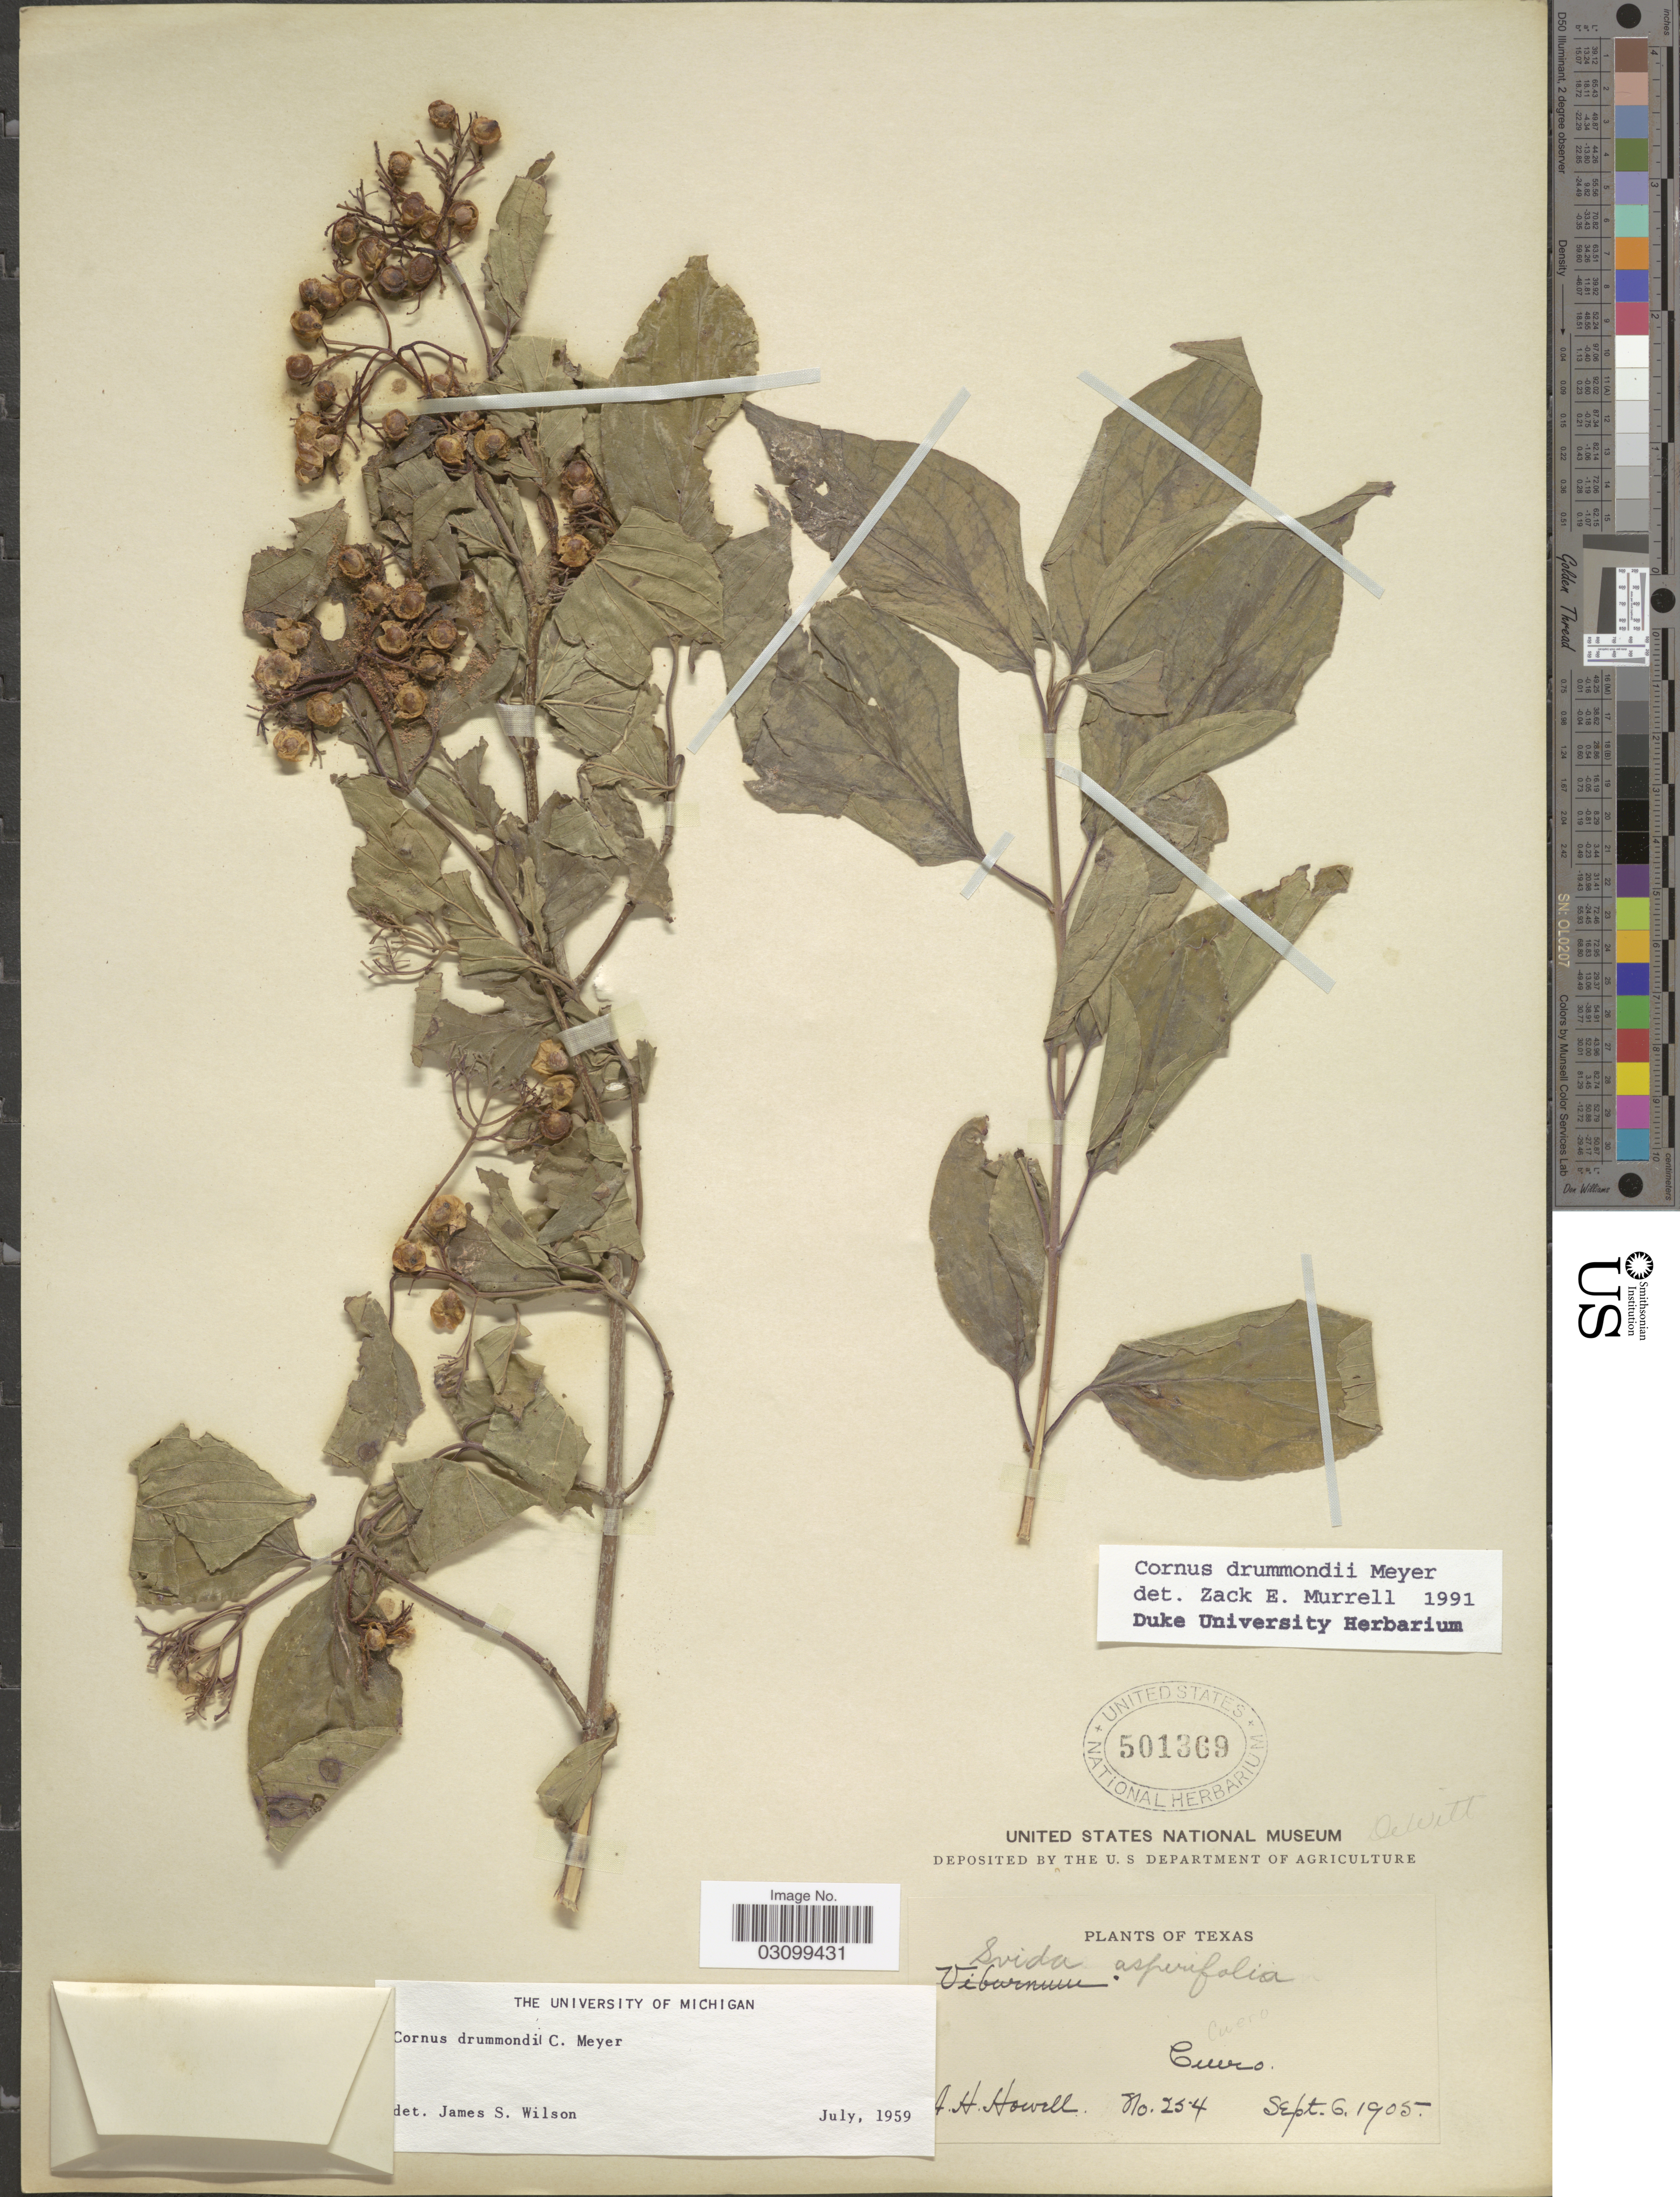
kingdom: Plantae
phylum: Tracheophyta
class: Magnoliopsida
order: Cornales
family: Cornaceae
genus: Cornus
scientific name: Cornus drummondii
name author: C.A. Mey.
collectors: J. Howell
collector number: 254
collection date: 1905-09-06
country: United States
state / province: Texas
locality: Cuero. Delwitt.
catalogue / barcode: US 501369